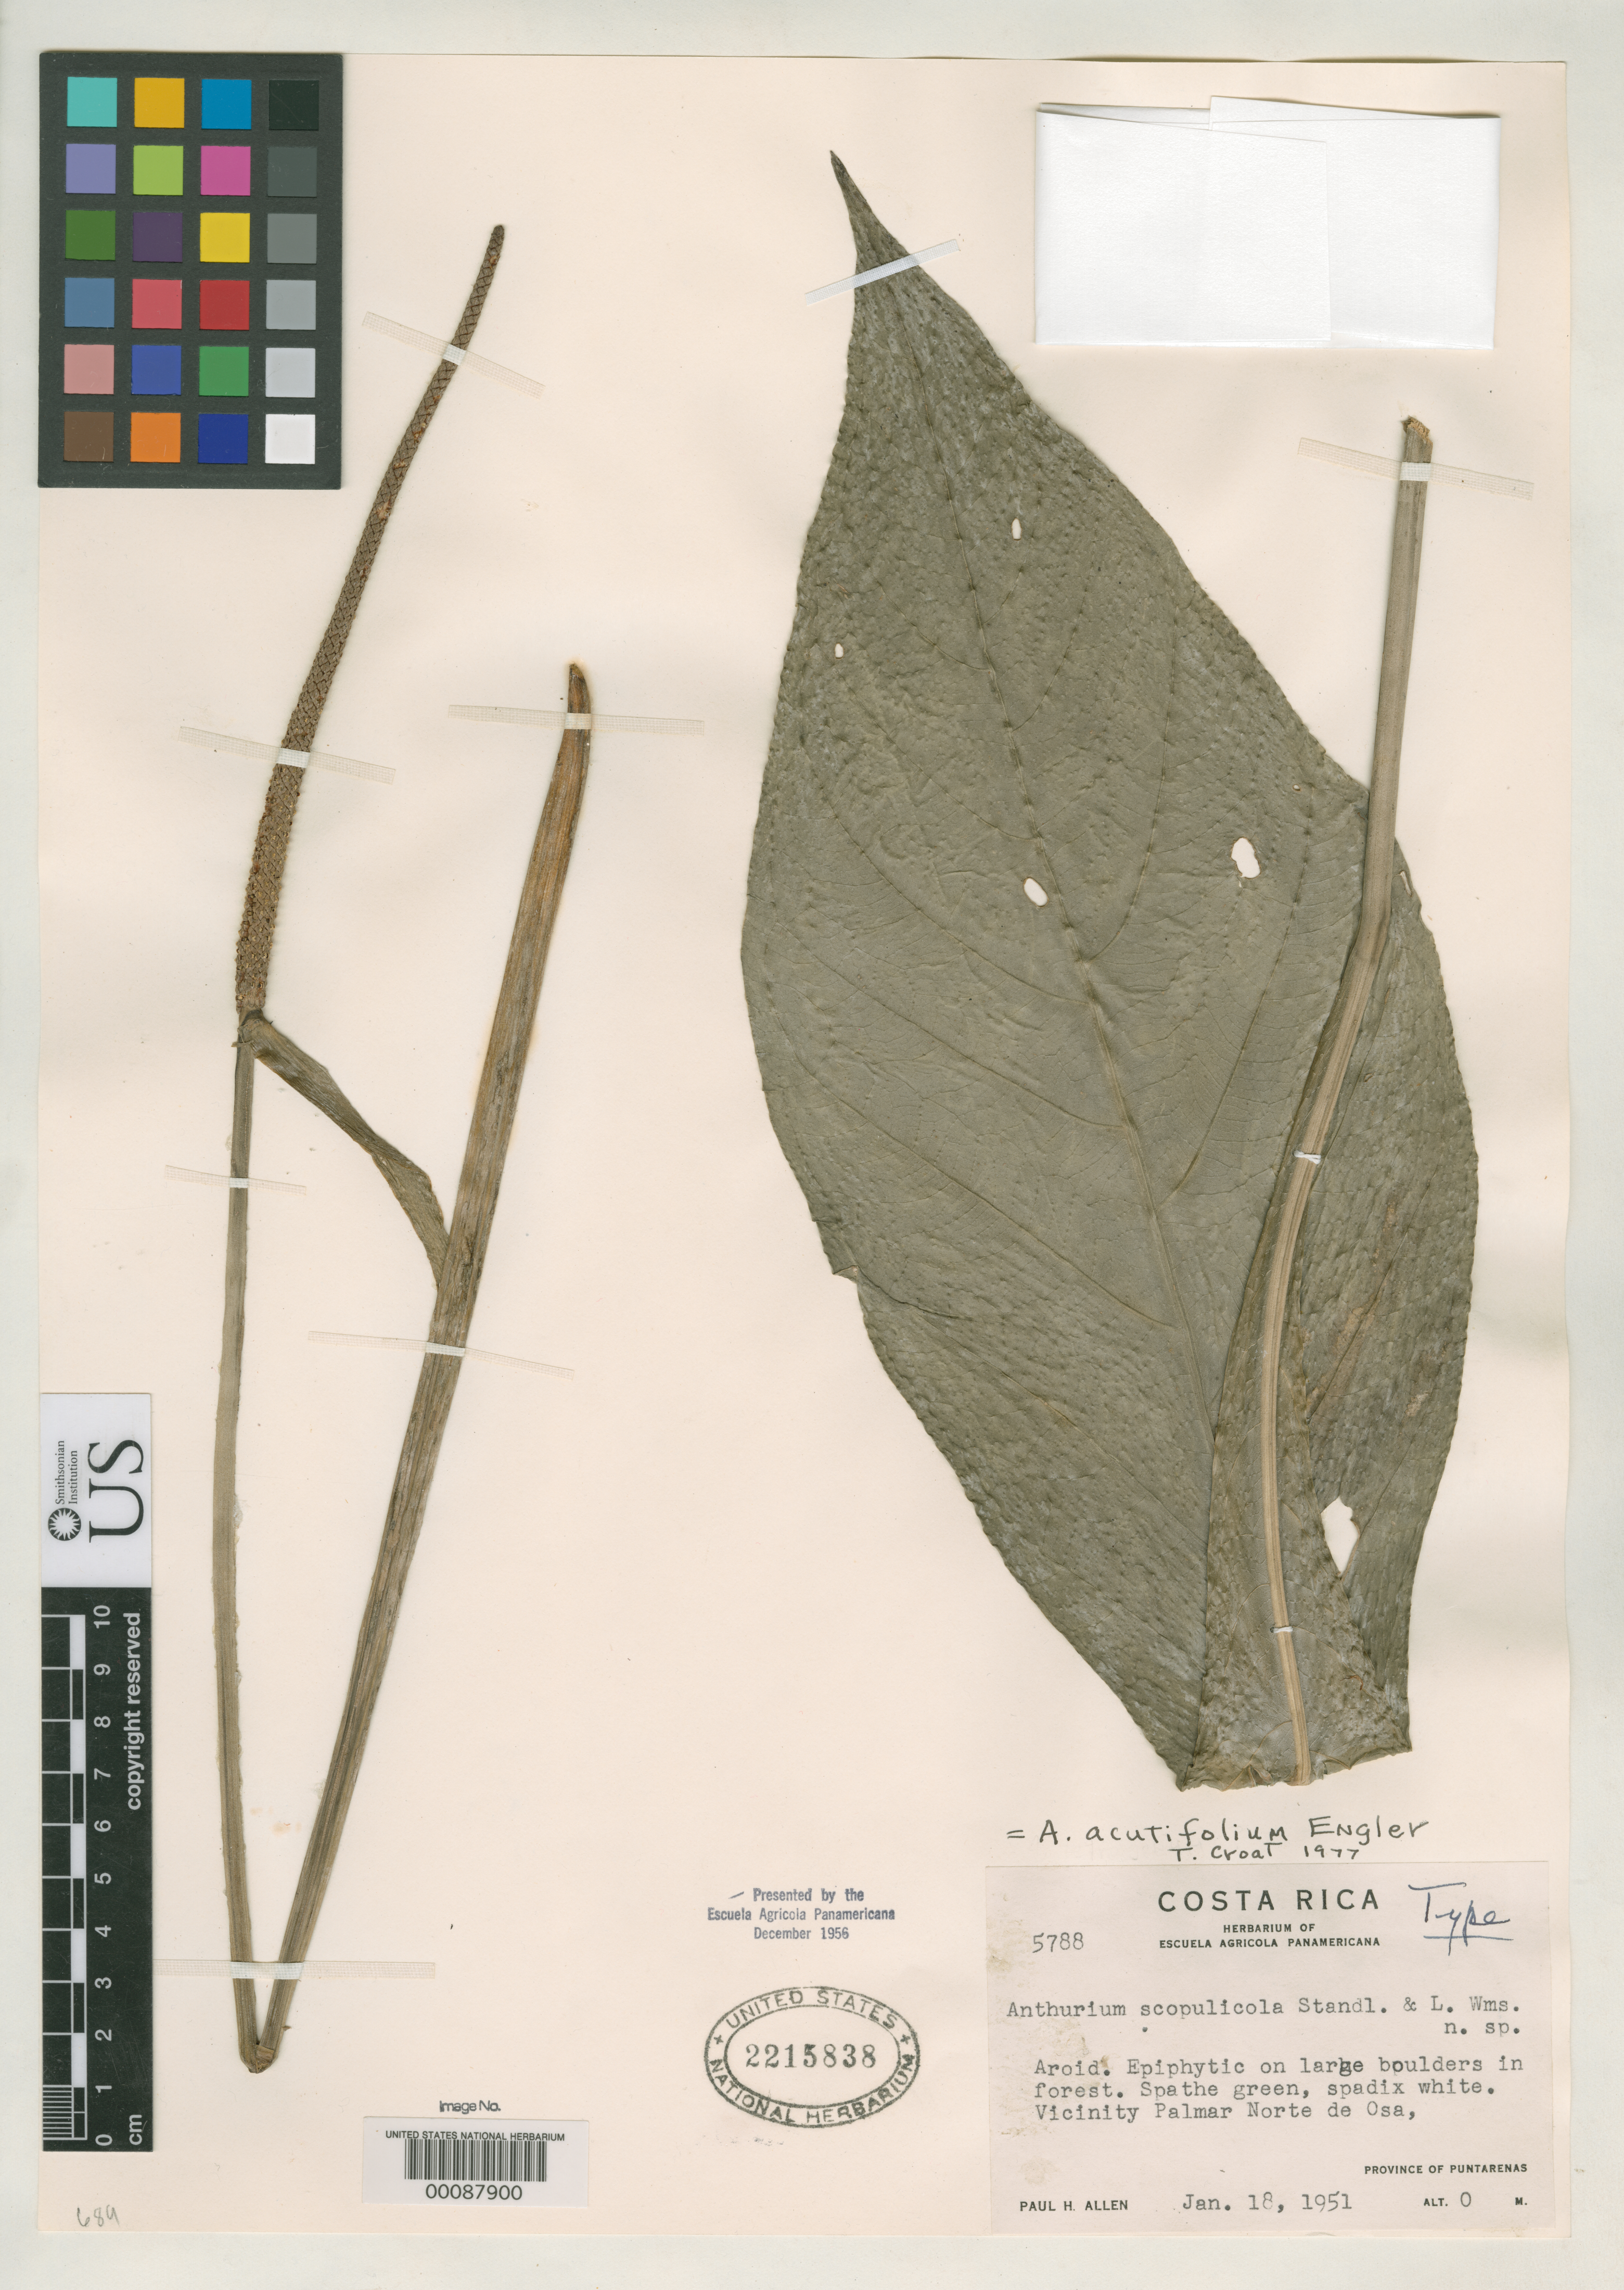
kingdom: Plantae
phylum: Tracheophyta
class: Liliopsida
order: Alismatales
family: Araceae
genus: Anthurium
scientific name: Anthurium scopulicola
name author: Standl. & L.O. Williams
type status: Holotype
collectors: P. H. Allen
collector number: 5788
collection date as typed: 18 Jan 1951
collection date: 1951-01-18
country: Costa Rica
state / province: Puntarenas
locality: Vicinity of Palmar Norte de Osa.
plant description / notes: "Presented by the Escuela Agricola Panamericana December 1956." Holotype, transferred from EAP to US (see Dorr et al. 2009, Taxon 58: 993-1001).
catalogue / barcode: US 2215838